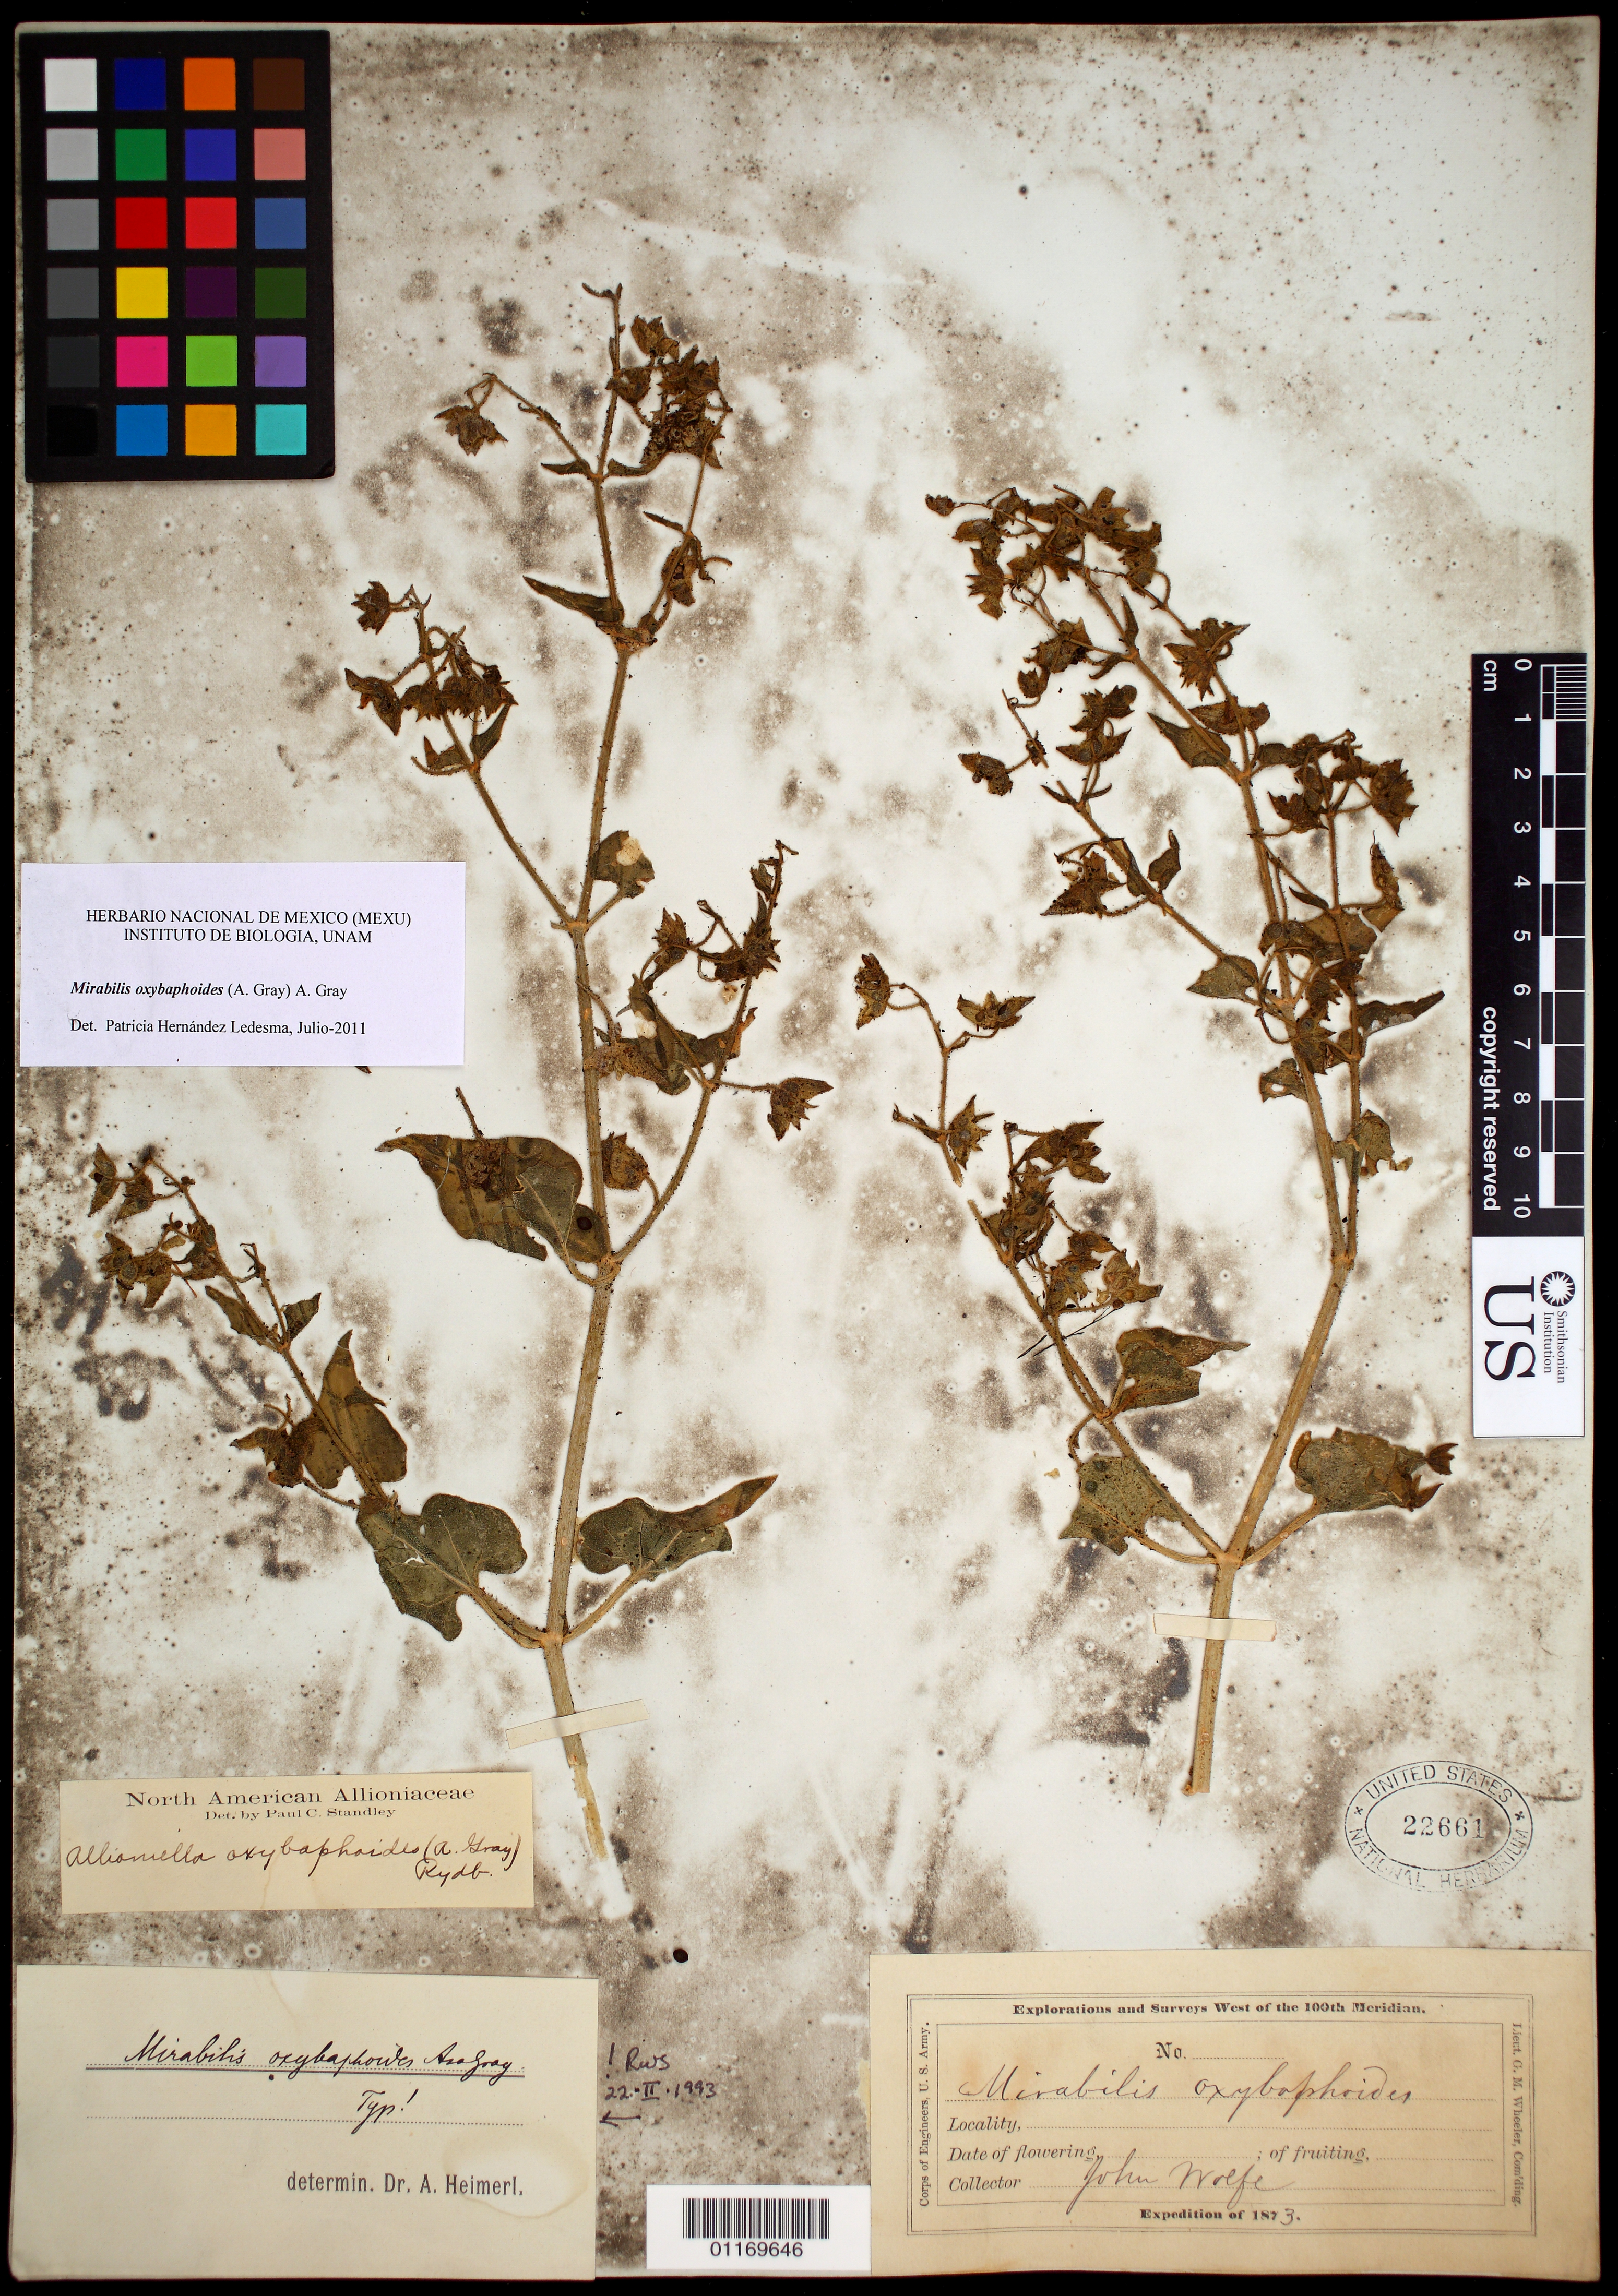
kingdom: Plantae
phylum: Tracheophyta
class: Magnoliopsida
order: Caryophyllales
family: Nyctaginaceae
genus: Mirabilis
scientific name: Mirabilis oxybaphoides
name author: (A. Gray) A. Gray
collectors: J. Wolf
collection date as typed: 1873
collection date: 1873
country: United States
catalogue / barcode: US 22661